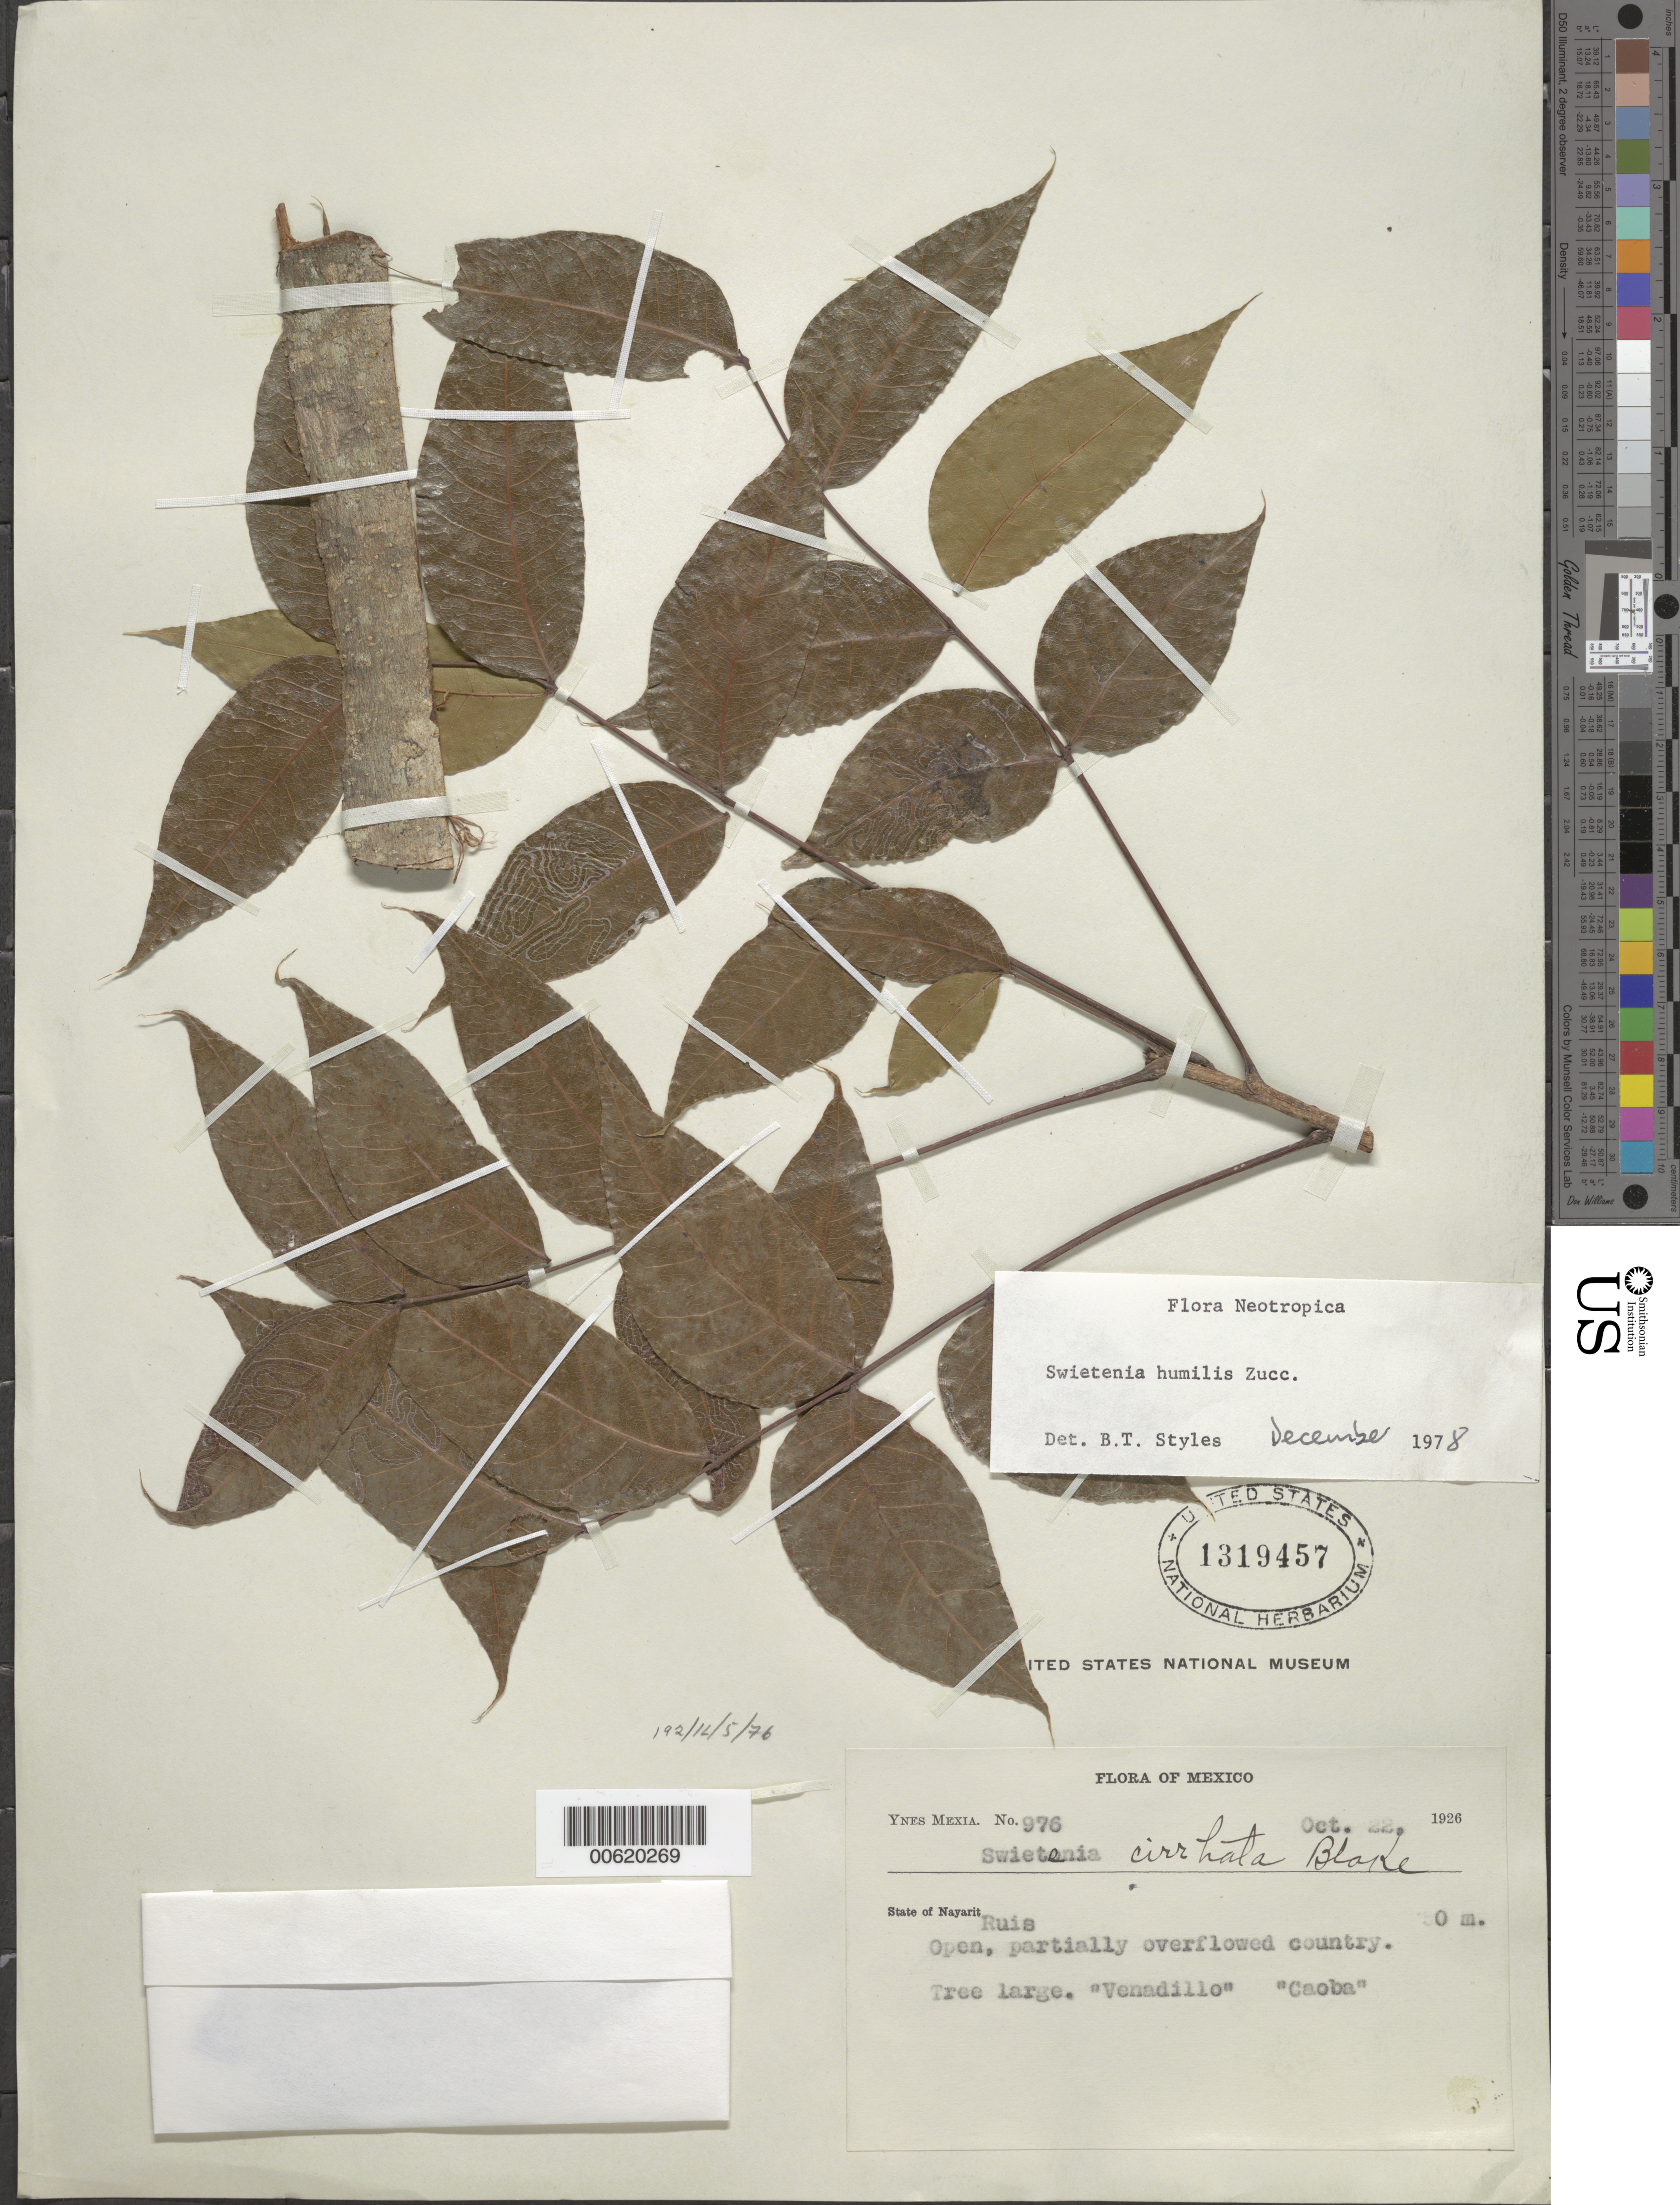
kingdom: Plantae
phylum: Tracheophyta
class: Magnoliopsida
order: Sapindales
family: Meliaceae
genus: Swietenia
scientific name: Swietenia humilis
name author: Zucc.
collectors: Y. Mexia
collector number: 976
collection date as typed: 22 Oct 1926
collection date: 1926-10-22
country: Mexico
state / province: Nayarit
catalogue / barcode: US 1319457